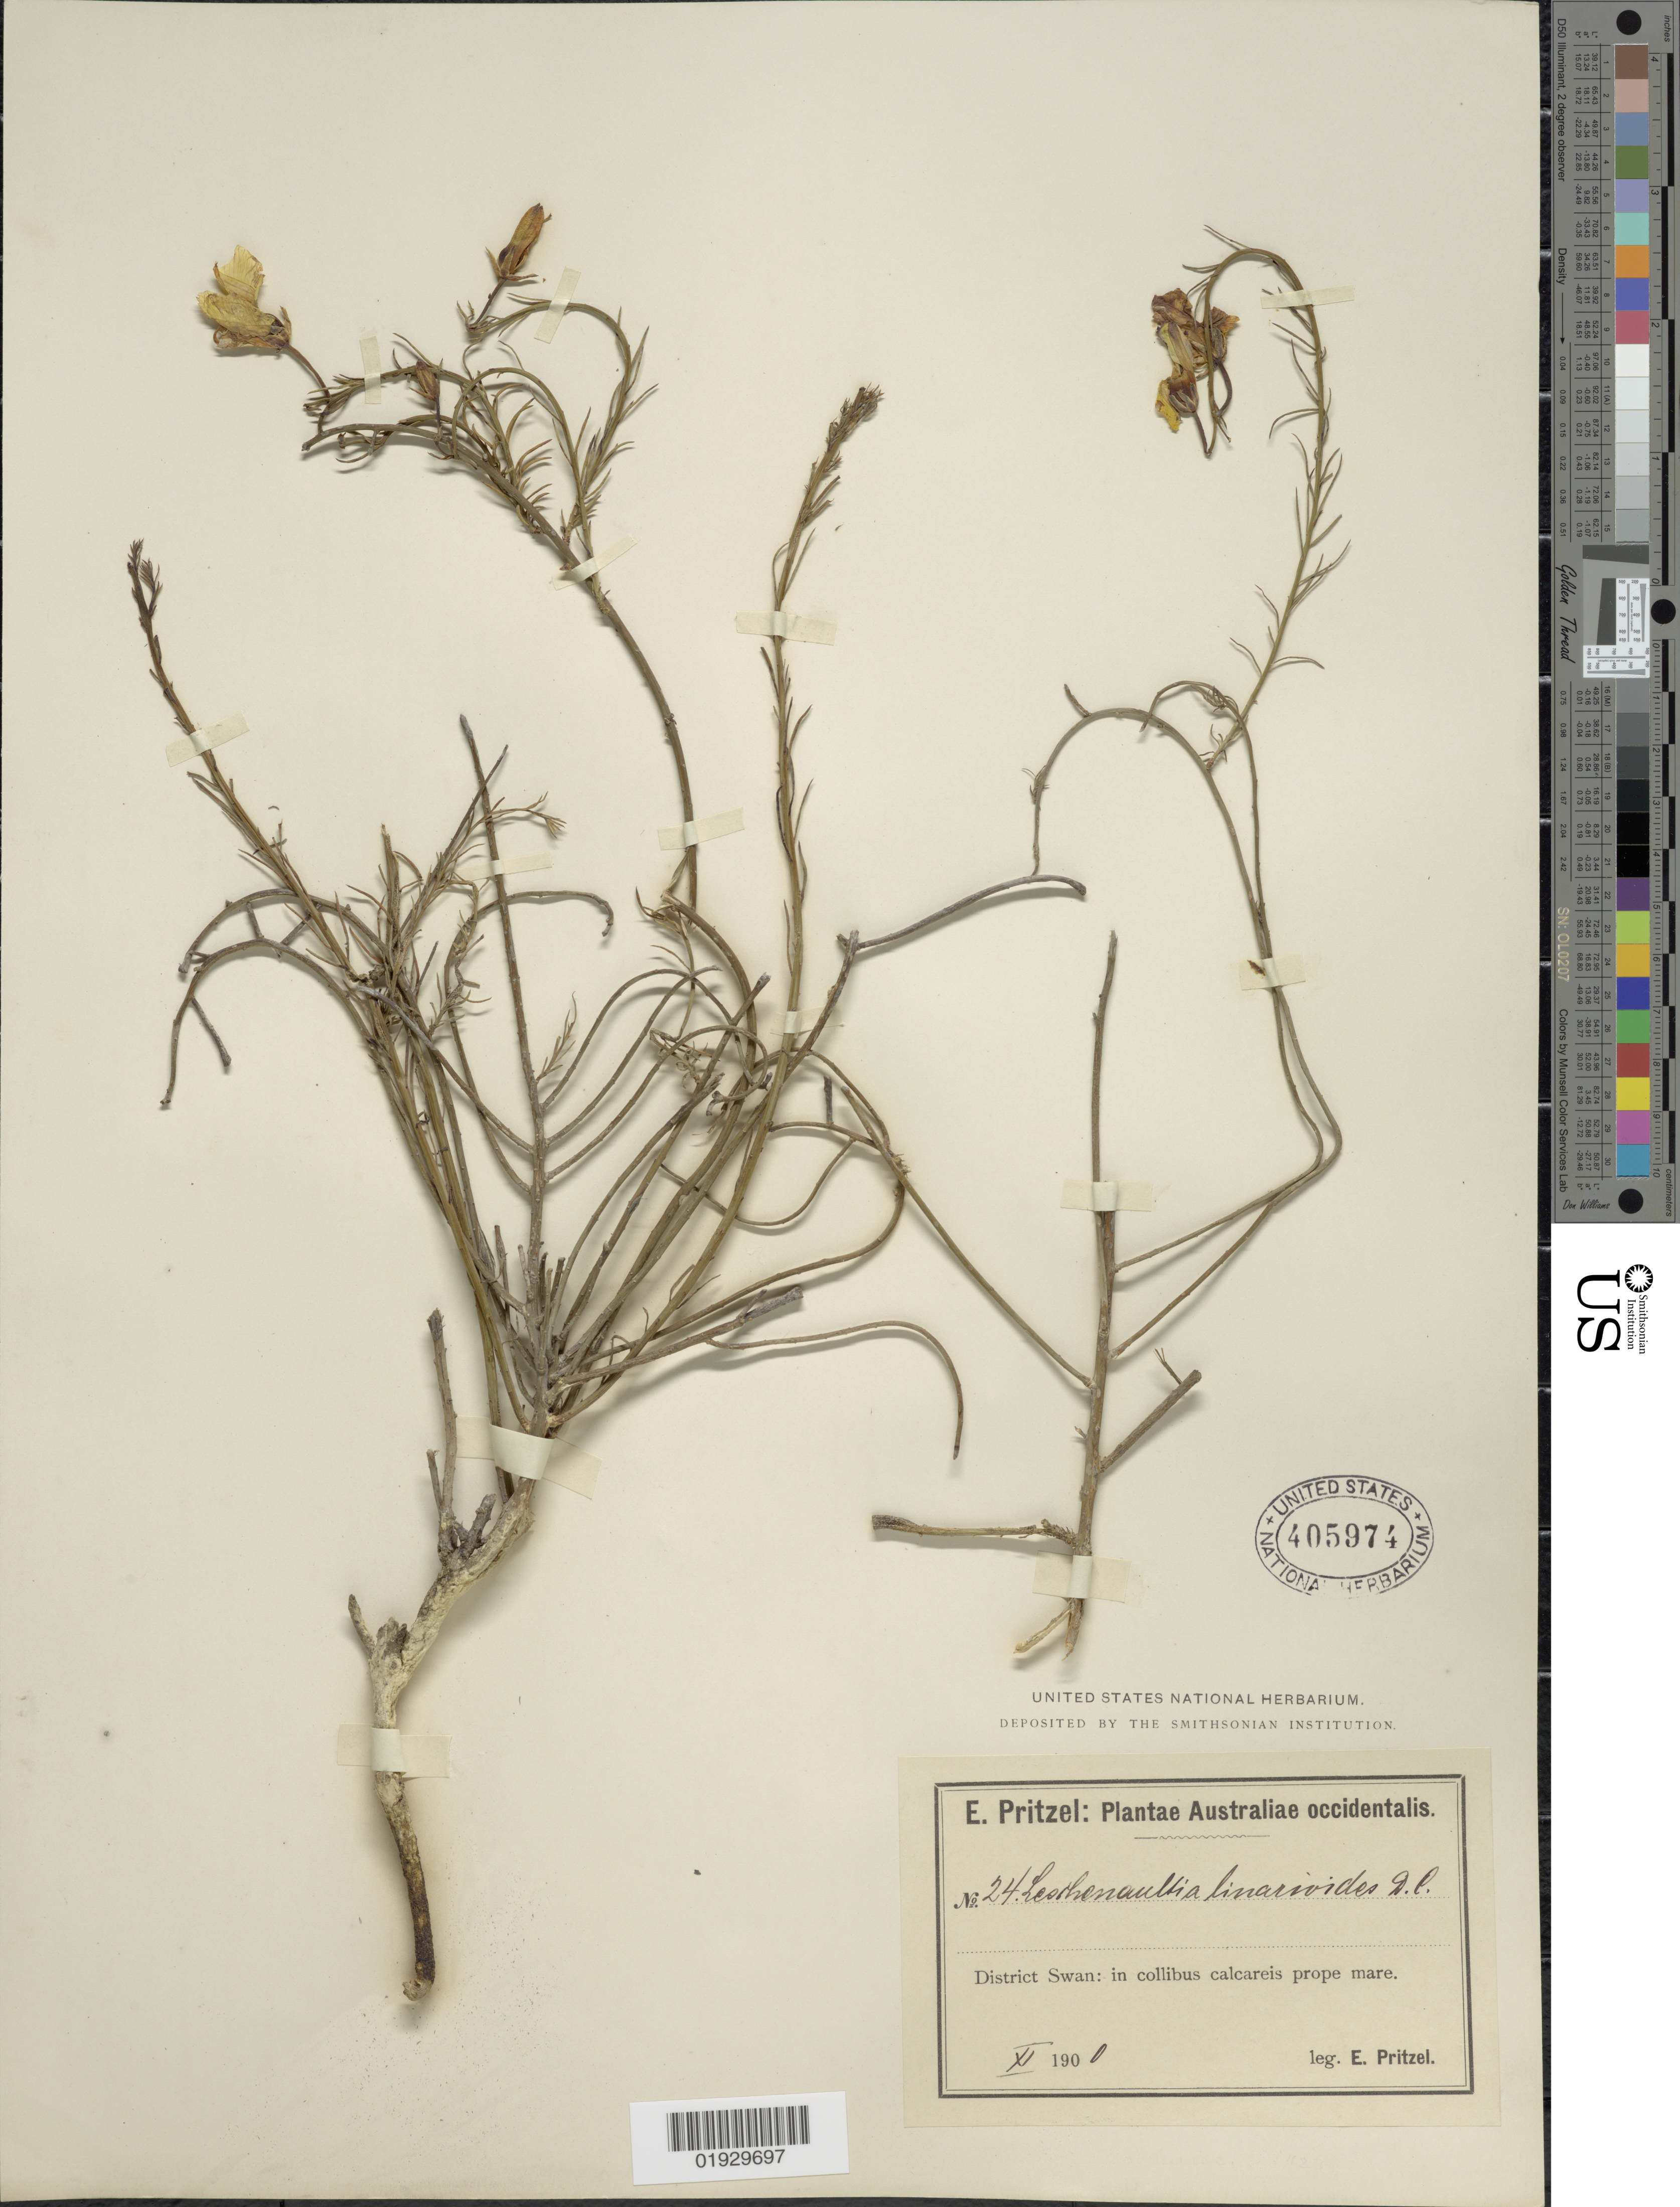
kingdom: Plantae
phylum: Tracheophyta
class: Magnoliopsida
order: Asterales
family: Goodeniaceae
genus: Leschenaultia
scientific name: Leschenaultia longiloba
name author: F. Muell.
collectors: E. G. Pritzel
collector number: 24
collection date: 1900-11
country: Australia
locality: Australiae occidentalis. District Swan: in collibus calcareis prope mare.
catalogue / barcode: US 405974